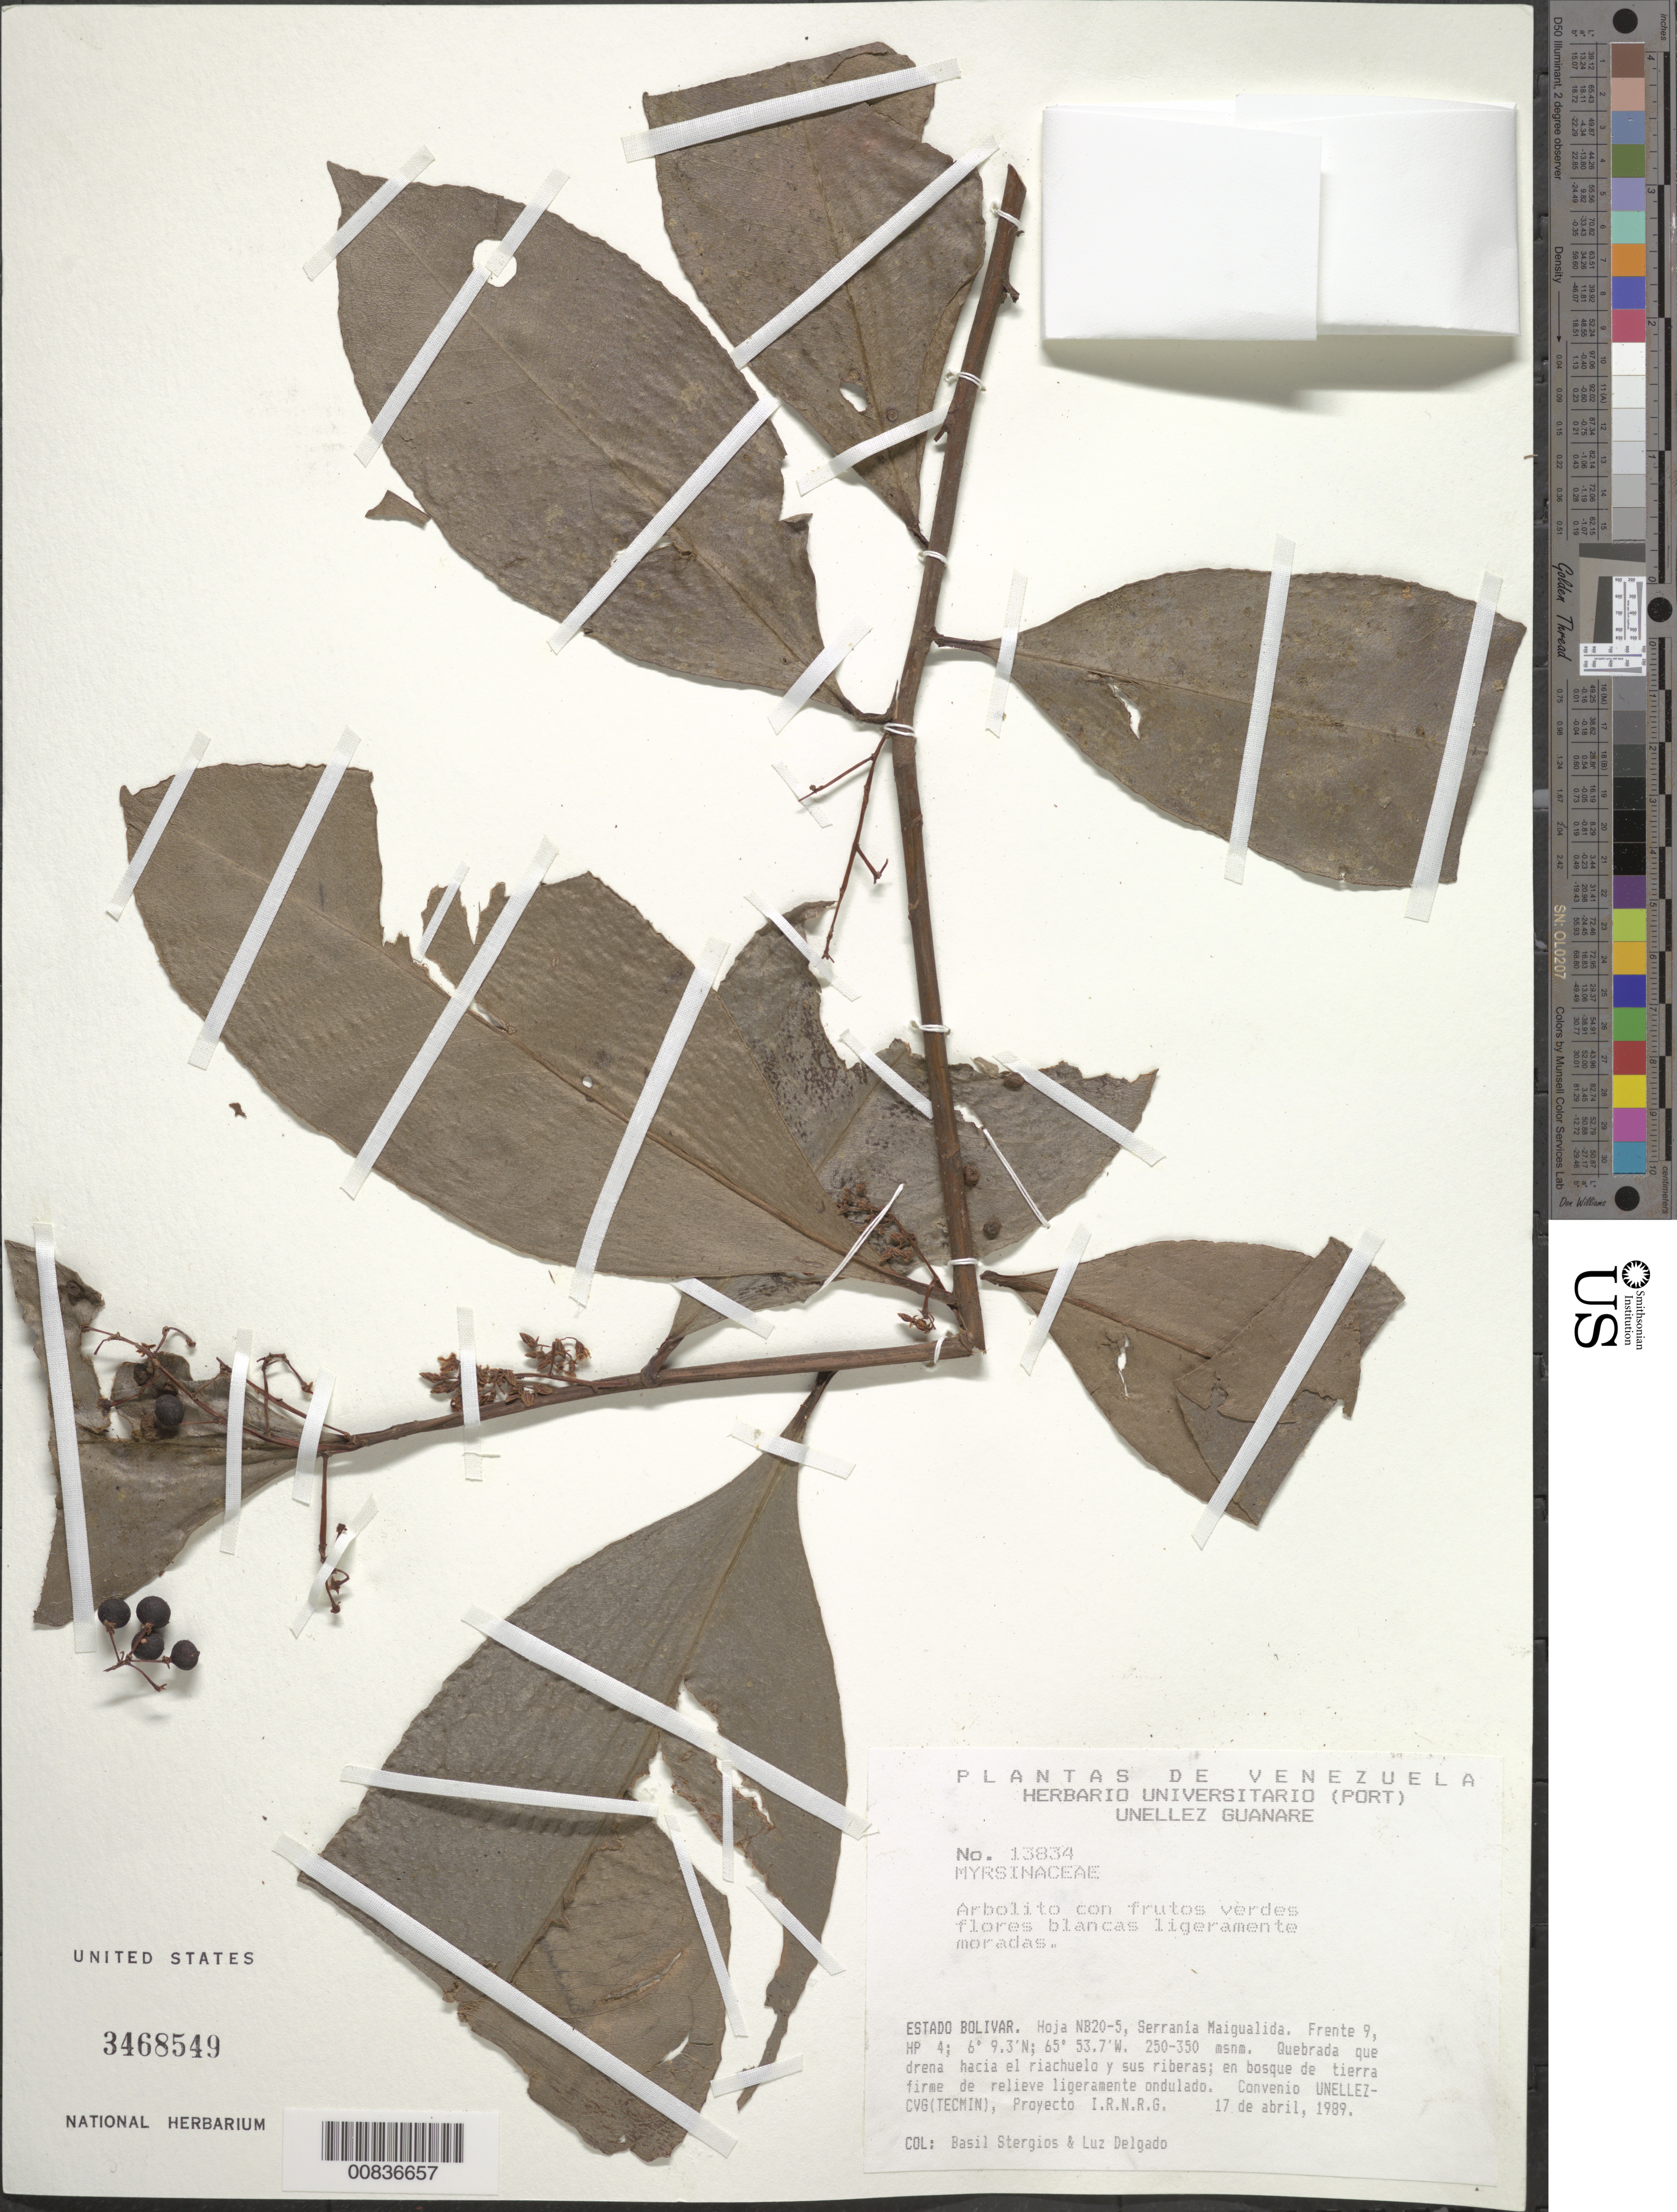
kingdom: Plantae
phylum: Tracheophyta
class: Magnoliopsida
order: Ericales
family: Primulaceae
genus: Stylogyne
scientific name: Stylogyne venezuelana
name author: Mez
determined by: Pipoly, J. J.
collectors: B. G. Stergios & L. Delgado V.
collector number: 13834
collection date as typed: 17-Apr-89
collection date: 1989-04-17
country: Venezuela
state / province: Bolívar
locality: Serrania Maigualida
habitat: Quebrada que drena hacia el riachuelo y sus riberas; en bosque de tierra firme de relieve ligeramente ondulado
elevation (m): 250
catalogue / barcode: US 3468549